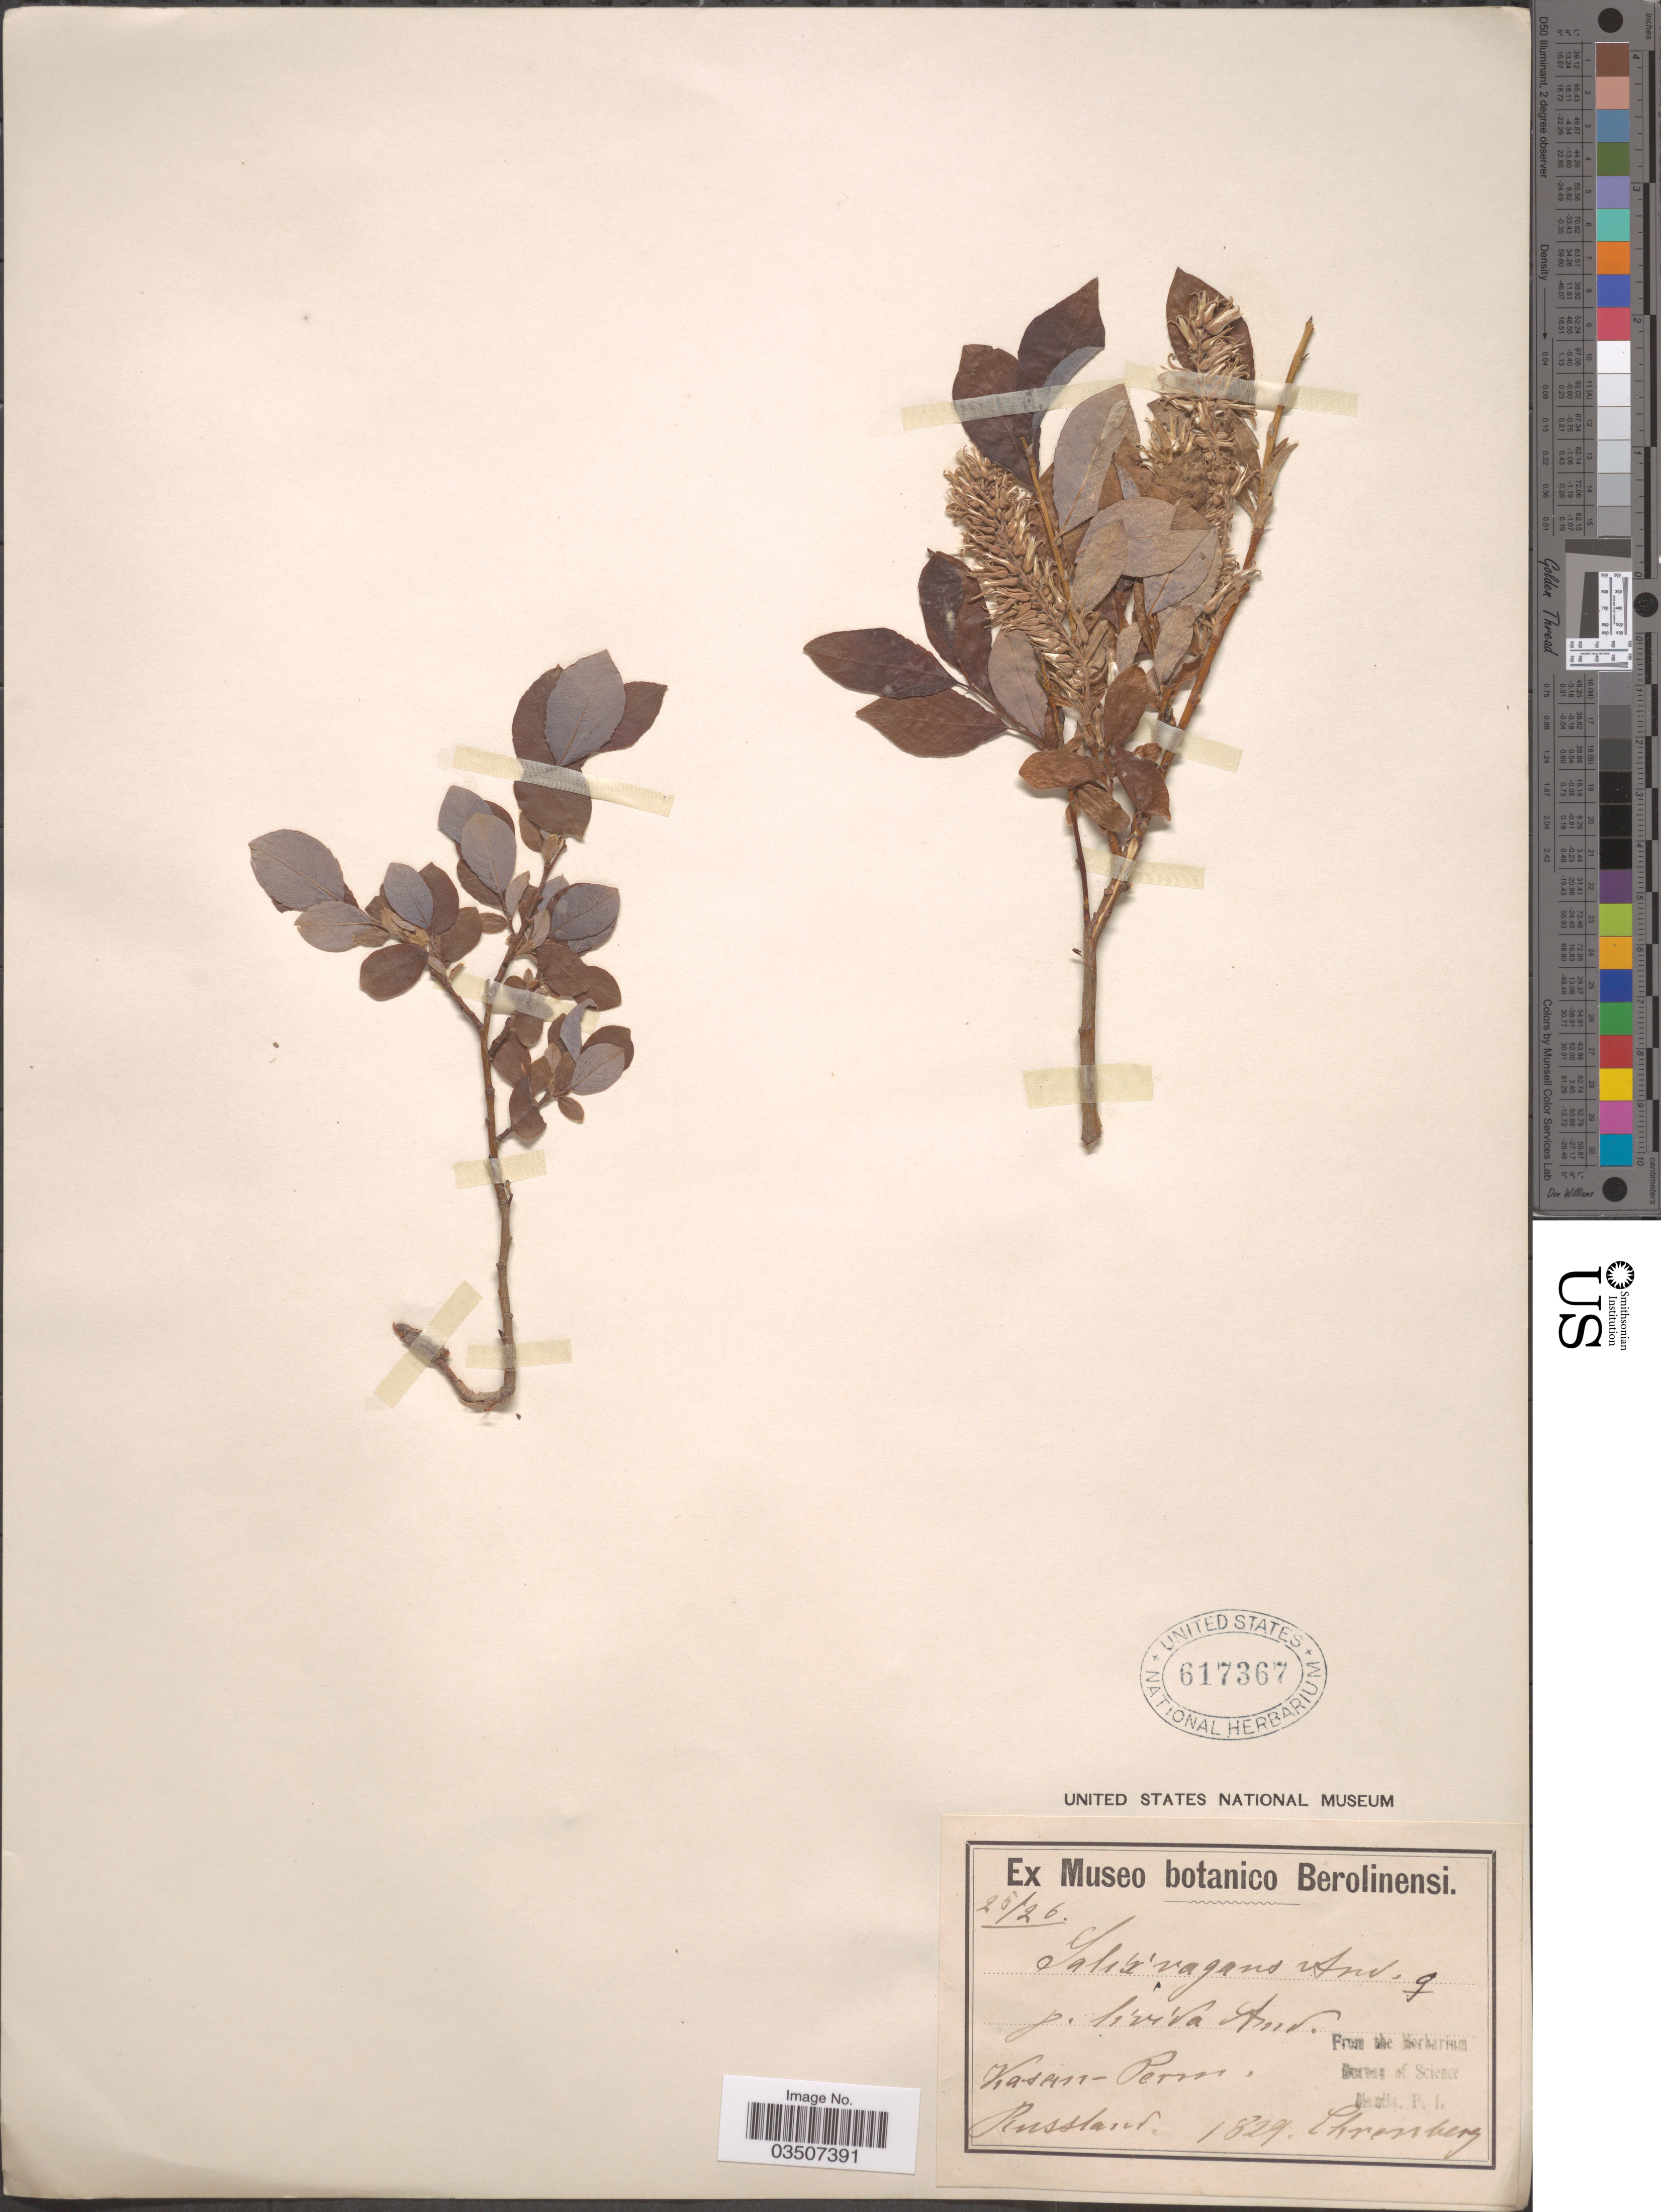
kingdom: Plantae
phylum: Tracheophyta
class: Magnoliopsida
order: Malpighiales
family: Salicaceae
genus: Salix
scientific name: Salix vagans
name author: Hook. f. ex Andersson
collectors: Ehrenberg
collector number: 25/26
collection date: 1829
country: Russian Federation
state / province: Perm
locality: Kasan. Russland.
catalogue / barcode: US 617367